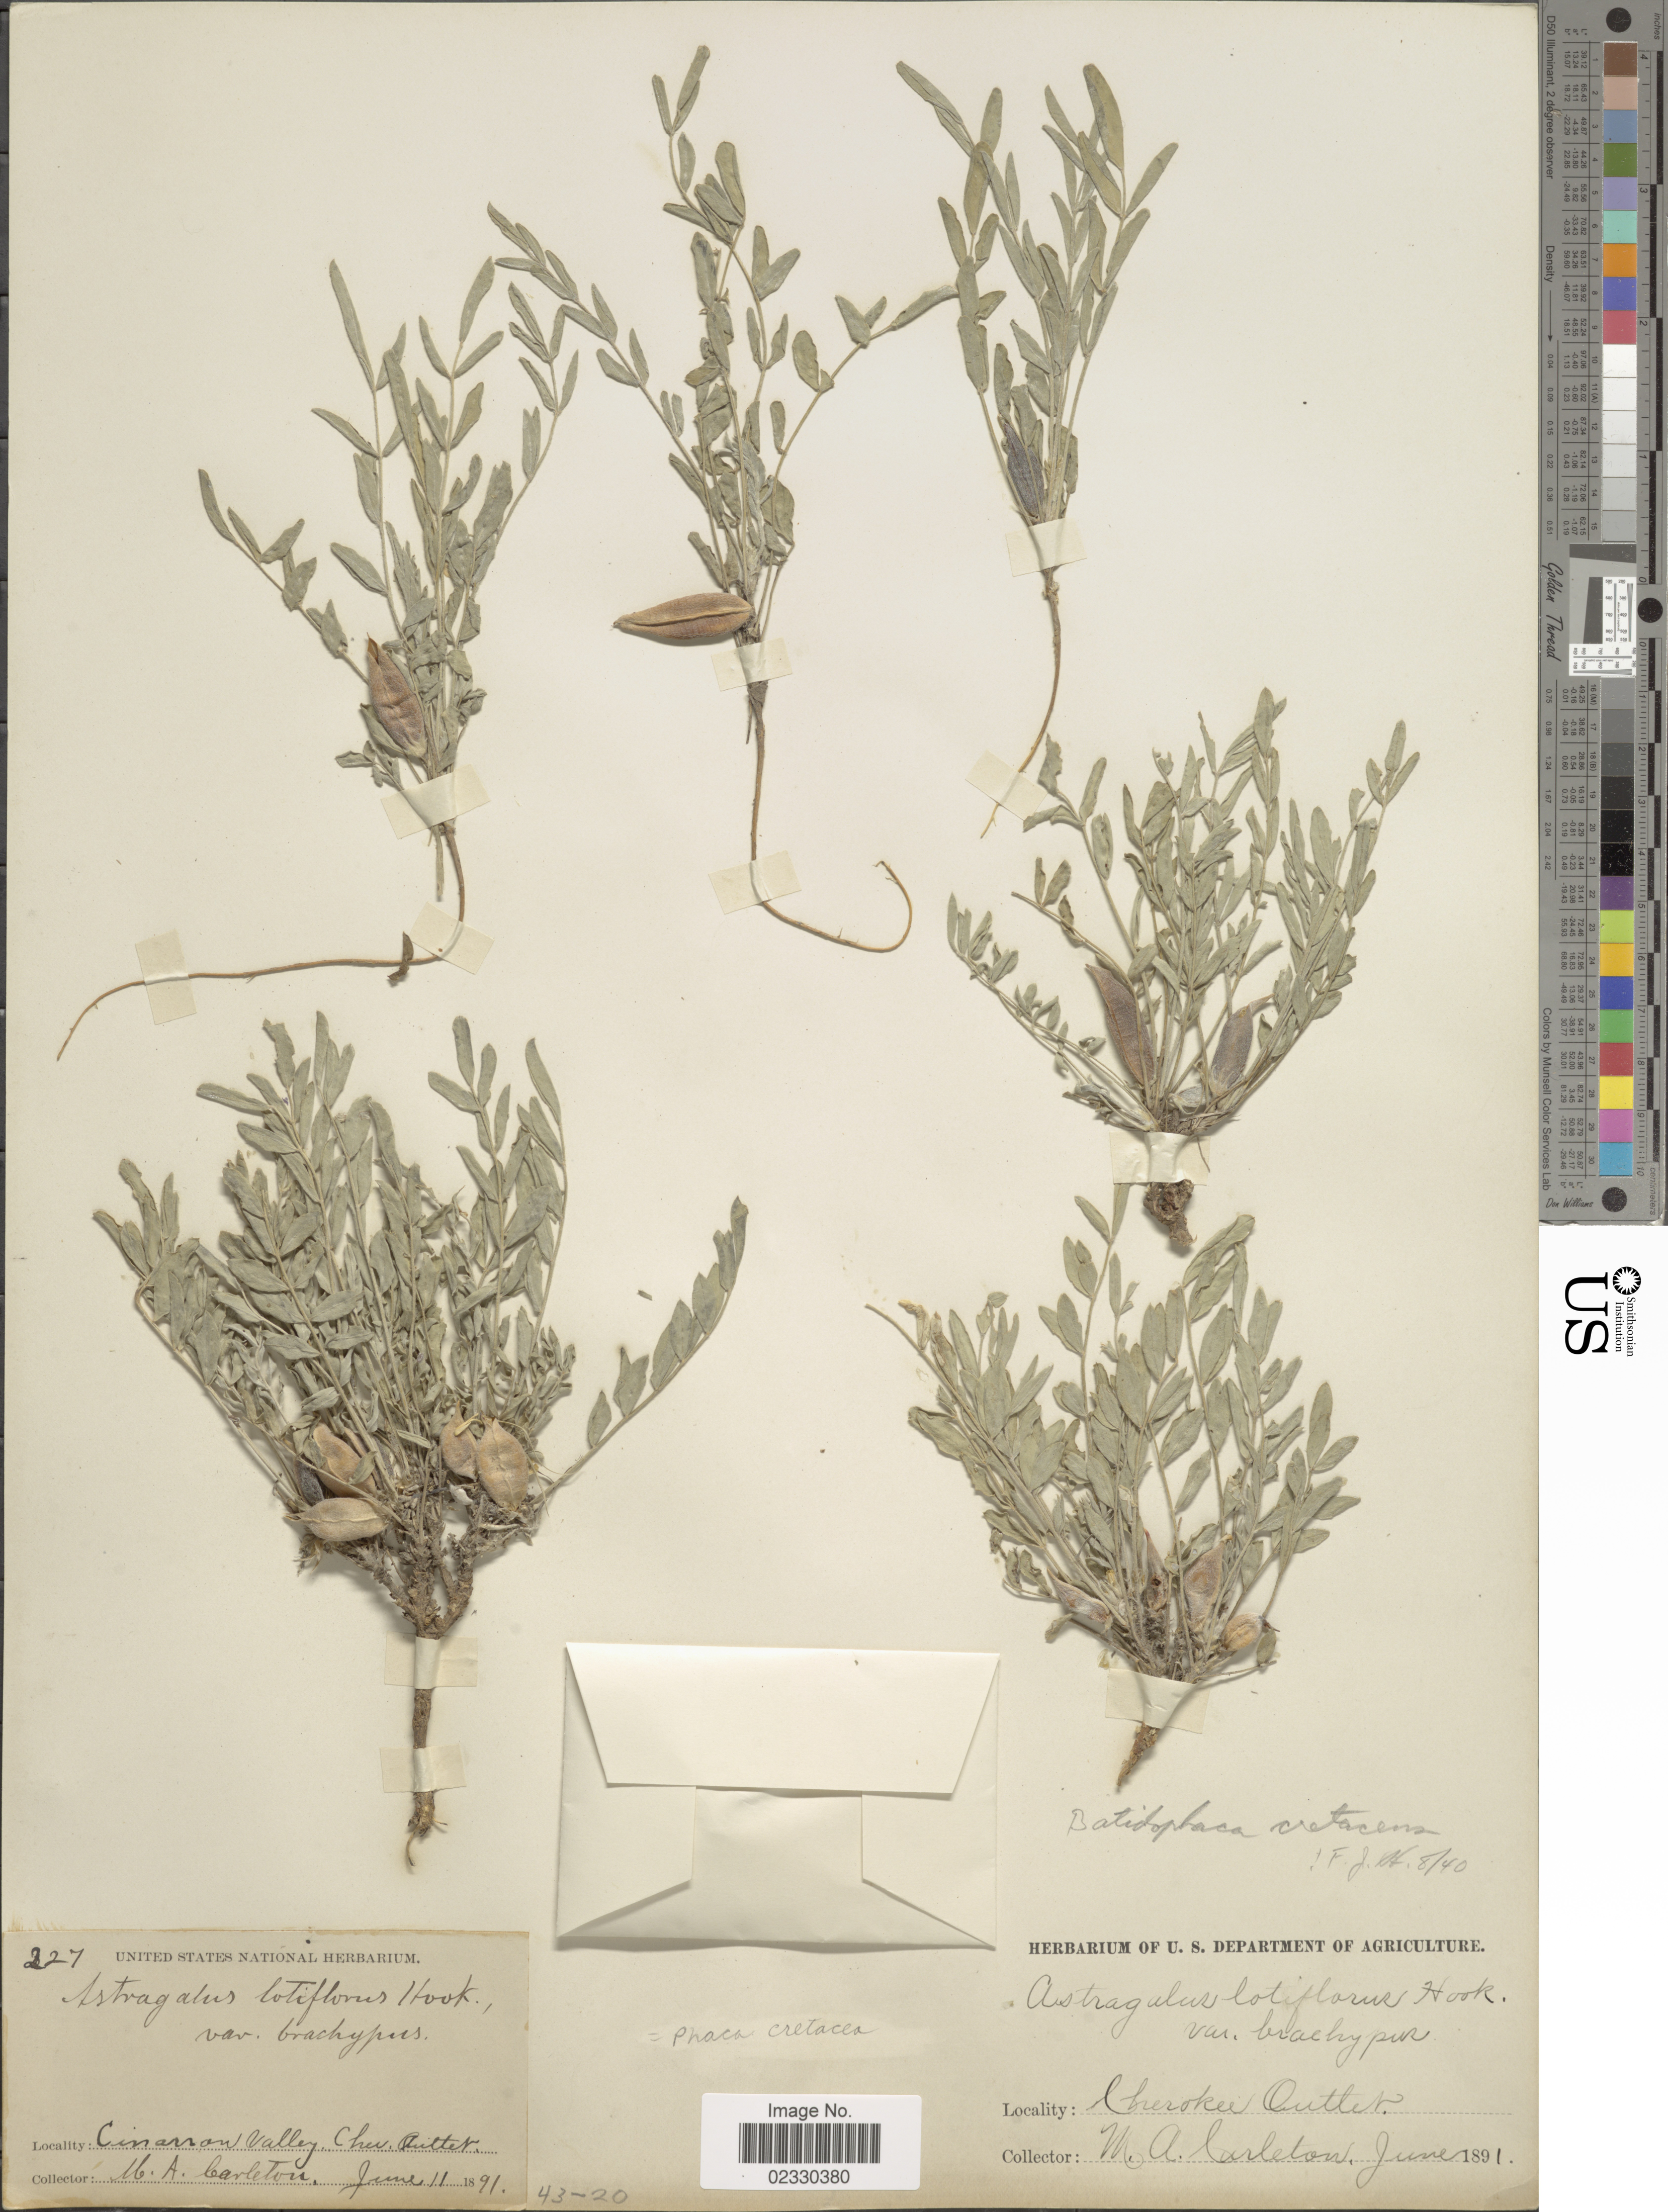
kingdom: Plantae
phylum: Tracheophyta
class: Magnoliopsida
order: Fabales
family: Fabaceae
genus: Astragalus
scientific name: Astragalus cretaceus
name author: Boiss. & Kotschy in Boiss.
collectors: M. A. Carleton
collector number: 227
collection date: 1891-06-11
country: United States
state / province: New Mexico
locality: Cherokee Outlet, Cinarron Valley